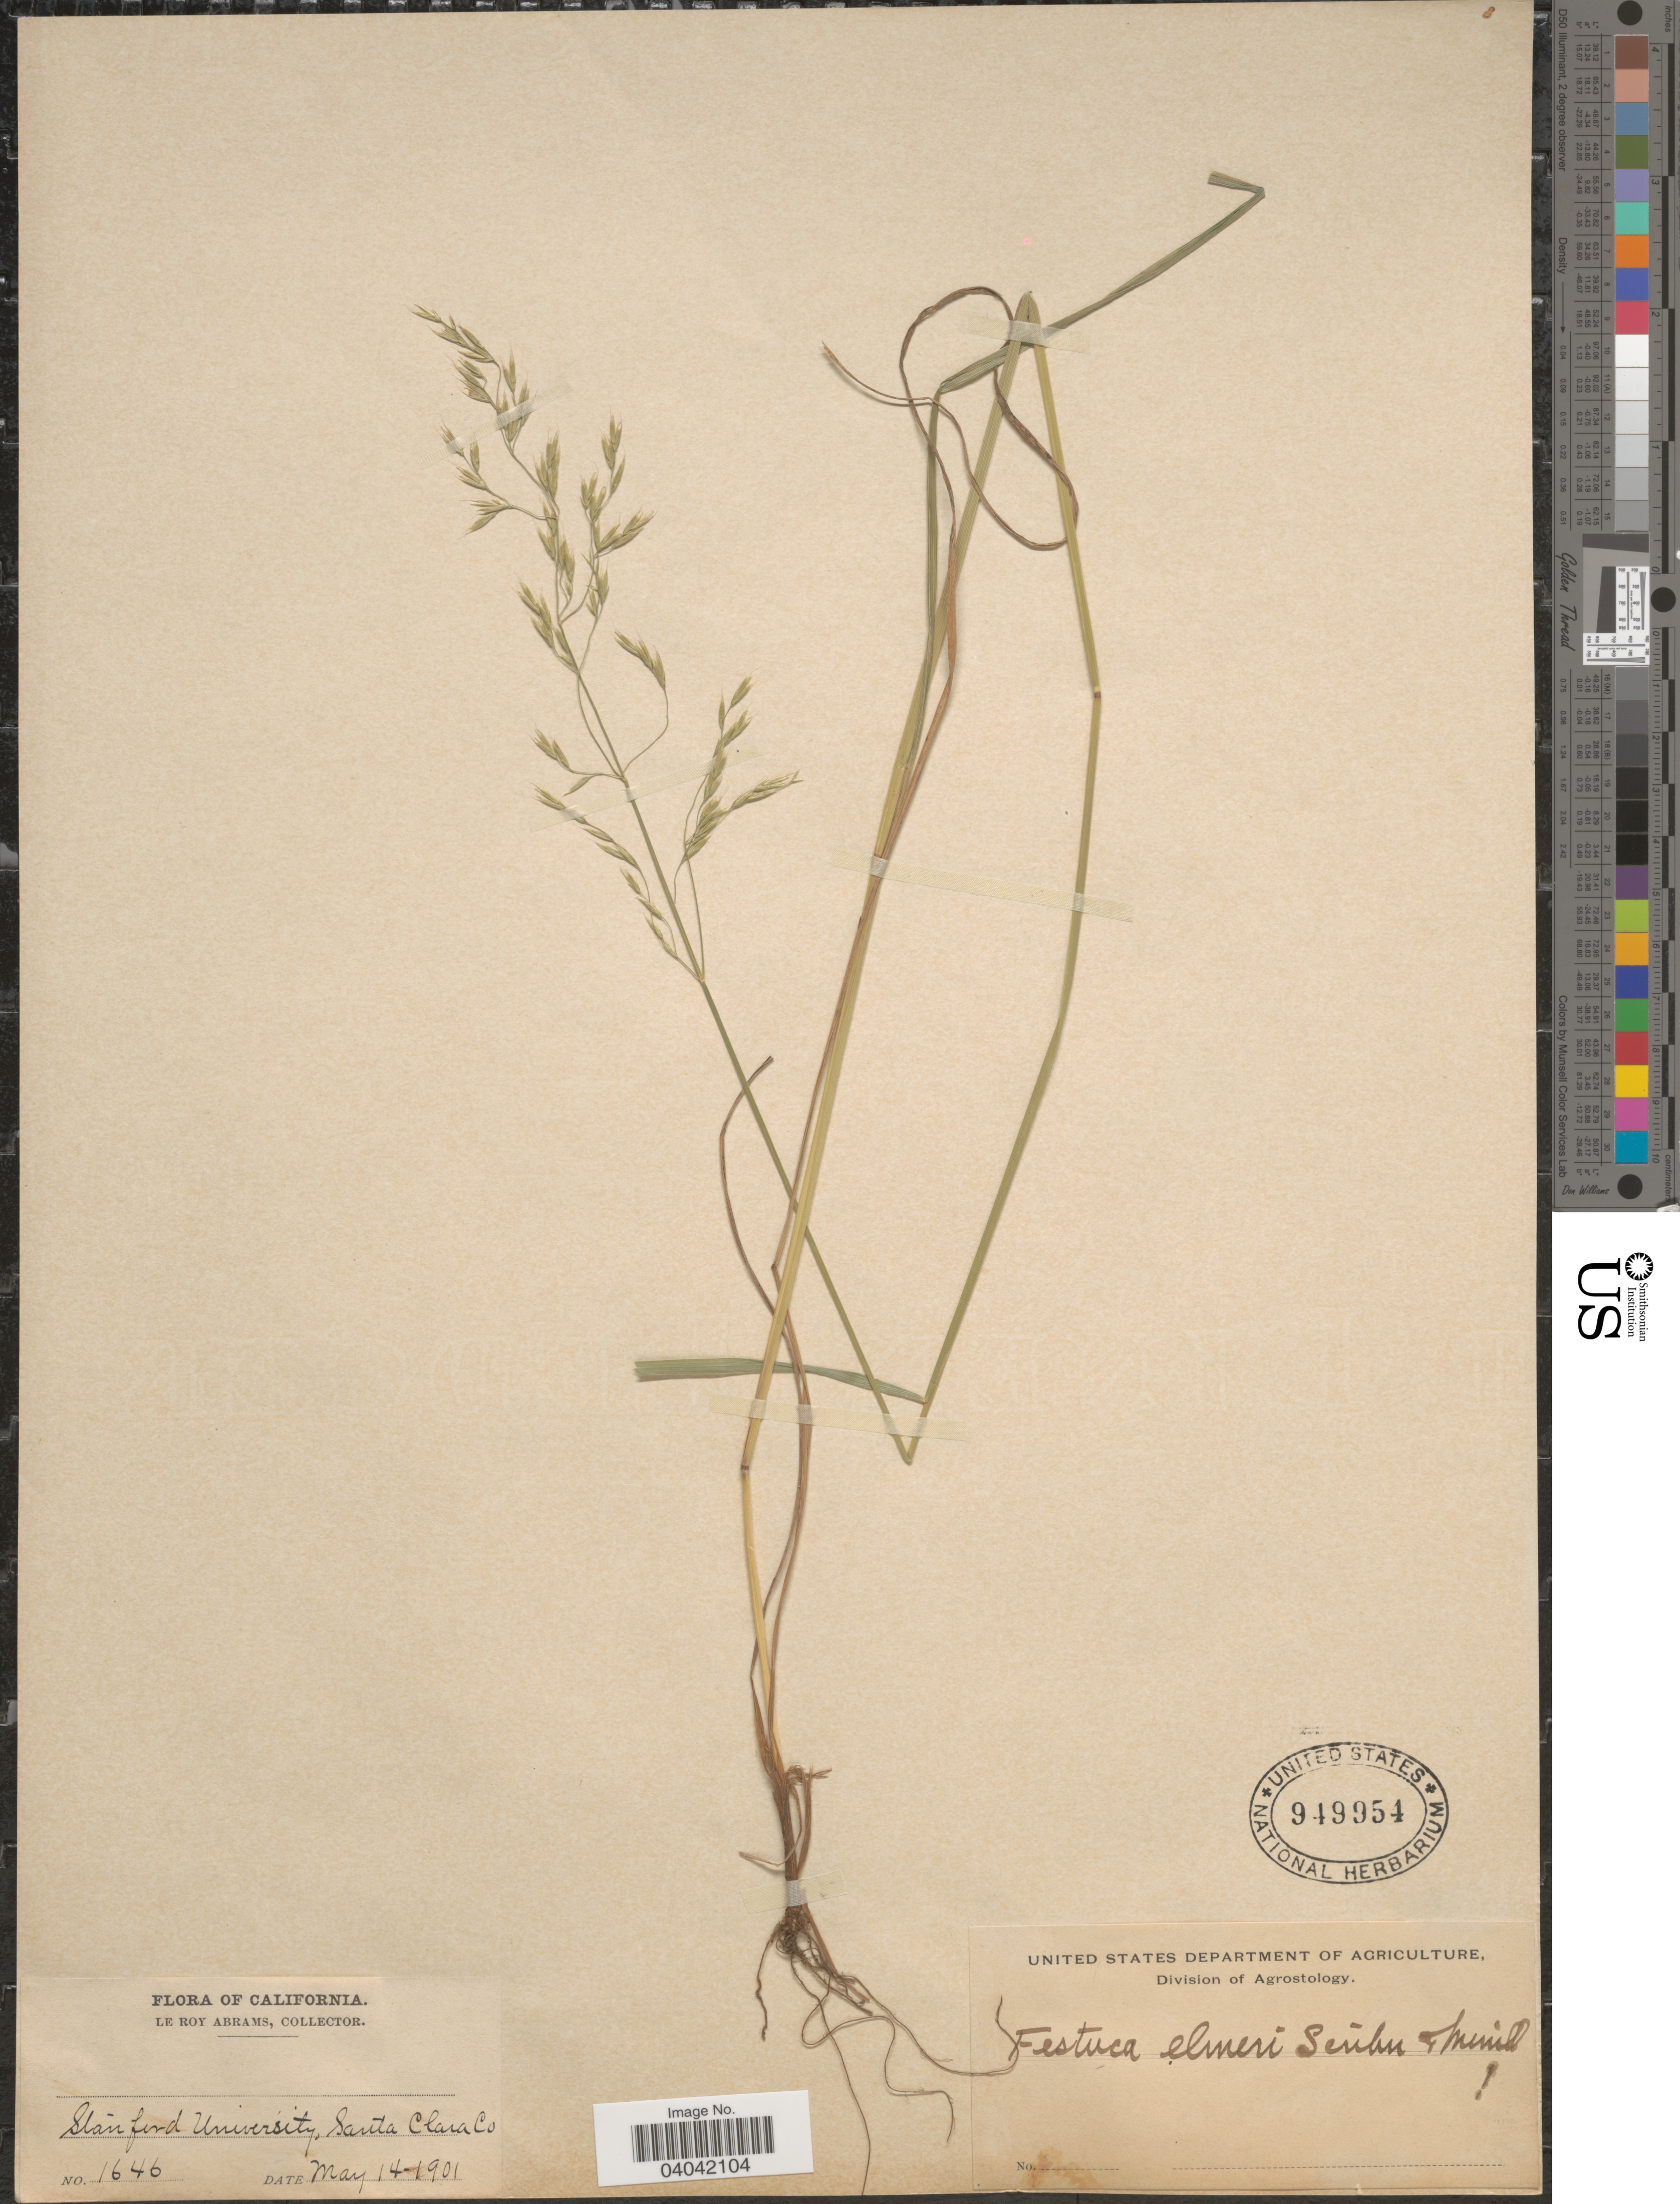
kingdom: Plantae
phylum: Tracheophyta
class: Liliopsida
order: Poales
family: Poaceae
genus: Festuca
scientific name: Festuca elmeri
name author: Scribn. & Merr.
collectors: L. Abrams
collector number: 1646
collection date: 1901-05-14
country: United States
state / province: California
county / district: Santa Clara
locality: Stanford University, Santa Clara Co.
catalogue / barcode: US 949954